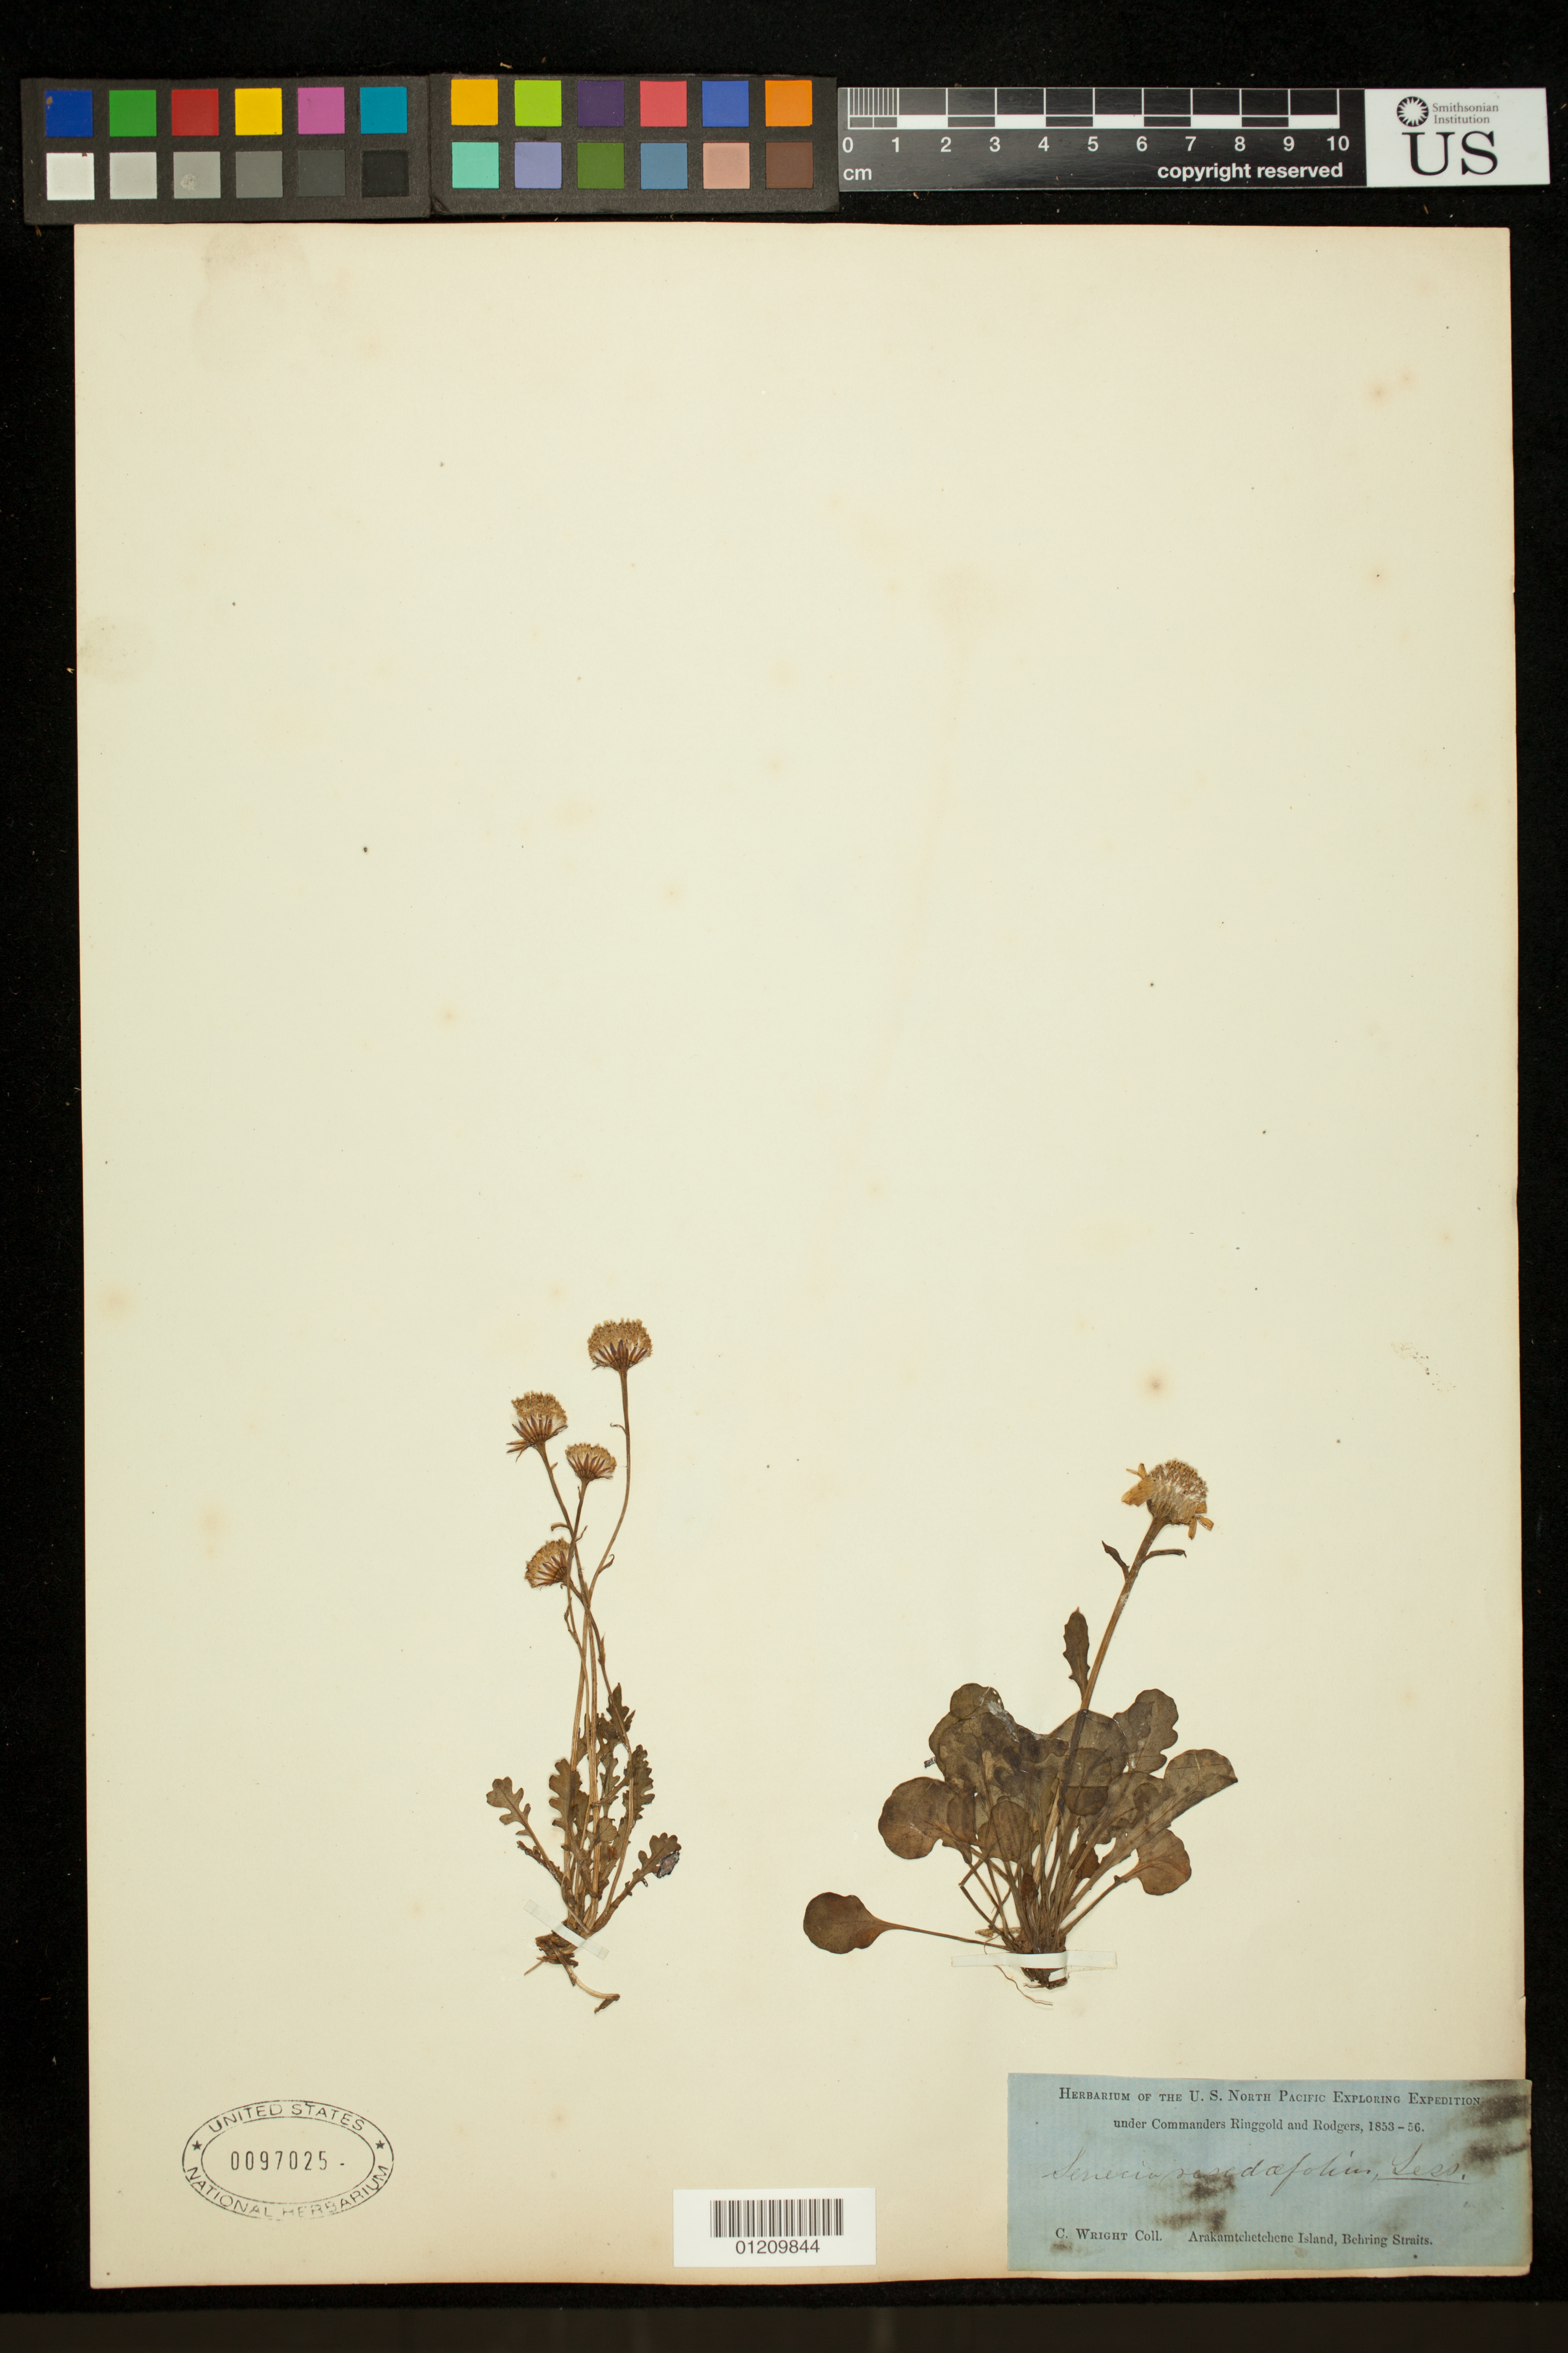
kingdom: Plantae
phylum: Tracheophyta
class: Magnoliopsida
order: Asterales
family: Asteraceae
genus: Packera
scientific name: Packera heterophylla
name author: (Fisch.) E. Wiebe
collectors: C. Wright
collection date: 1853/1856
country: Russian Federation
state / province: Chukotka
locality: Arakamtchetchene I. Bering's Straits.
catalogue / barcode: US 97025